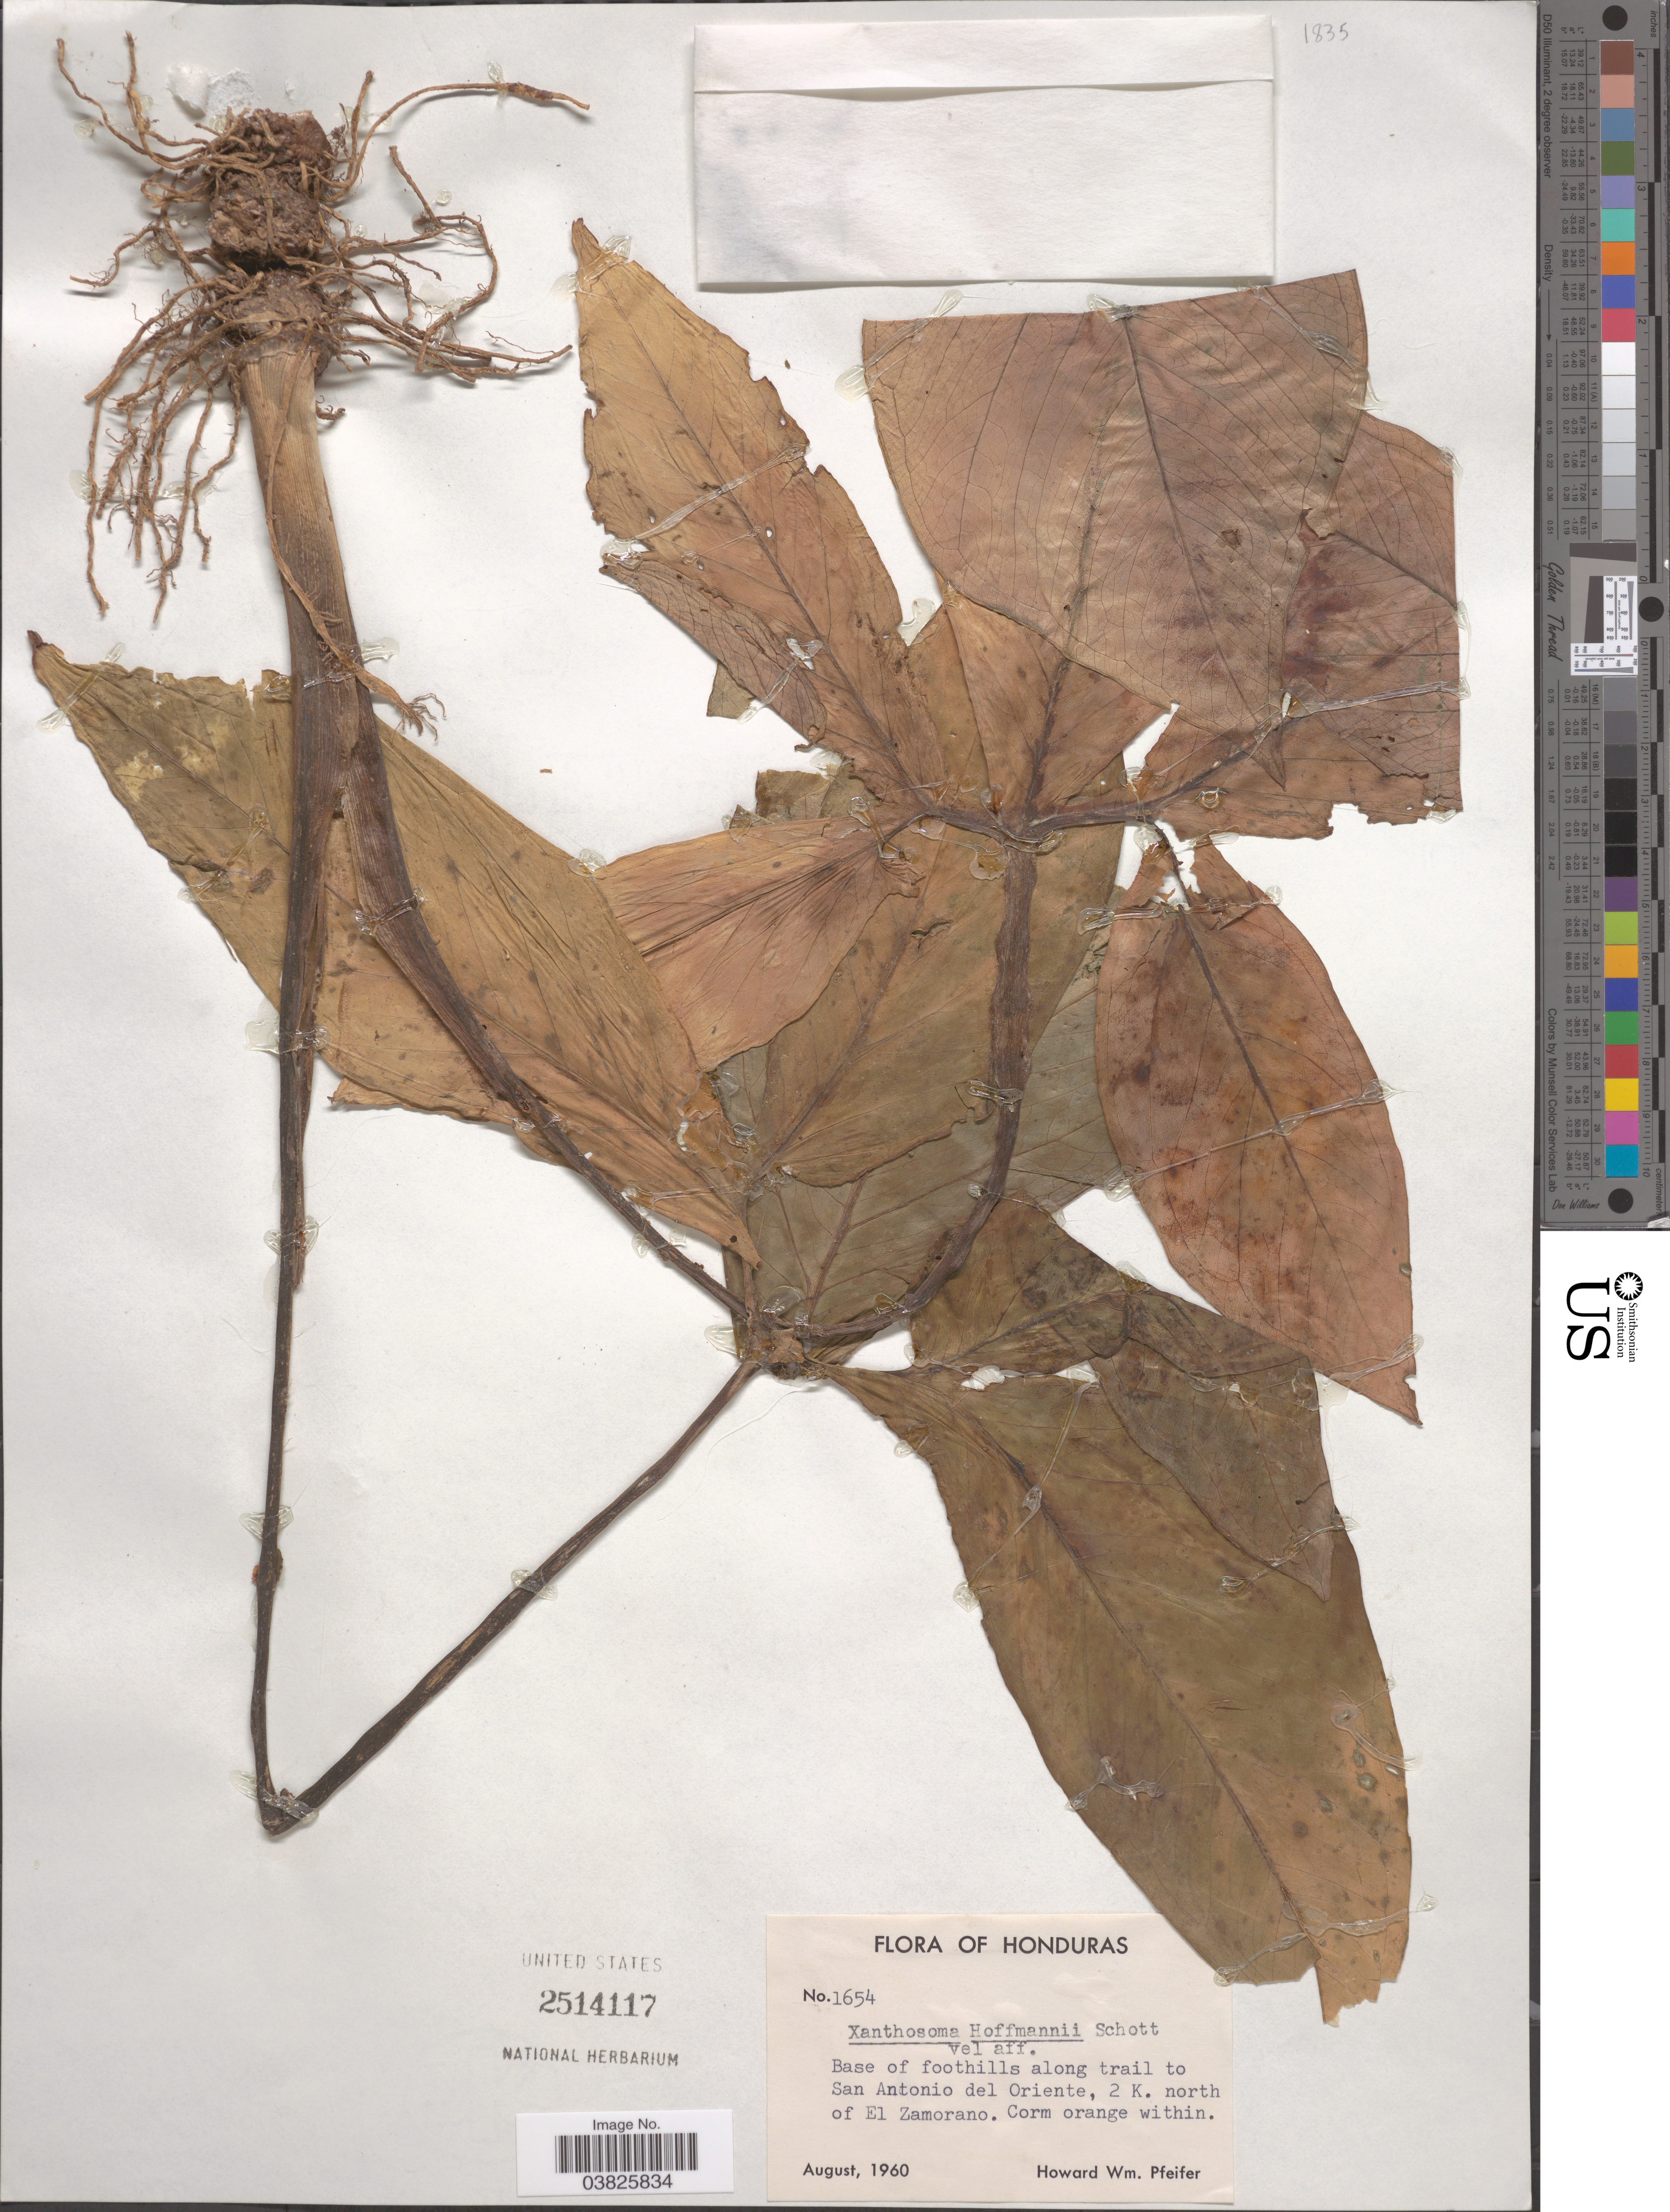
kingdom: Plantae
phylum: Tracheophyta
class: Liliopsida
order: Alismatales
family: Araceae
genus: Xanthosoma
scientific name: Xanthosoma hoffmannii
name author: (Schott) Schott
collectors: H. W. Pfeifer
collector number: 1654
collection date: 1960-08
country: Honduras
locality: Base of foothills along trail to San Antoni del Oriente, 2 K. north of El Zamorano.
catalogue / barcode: US 2514117